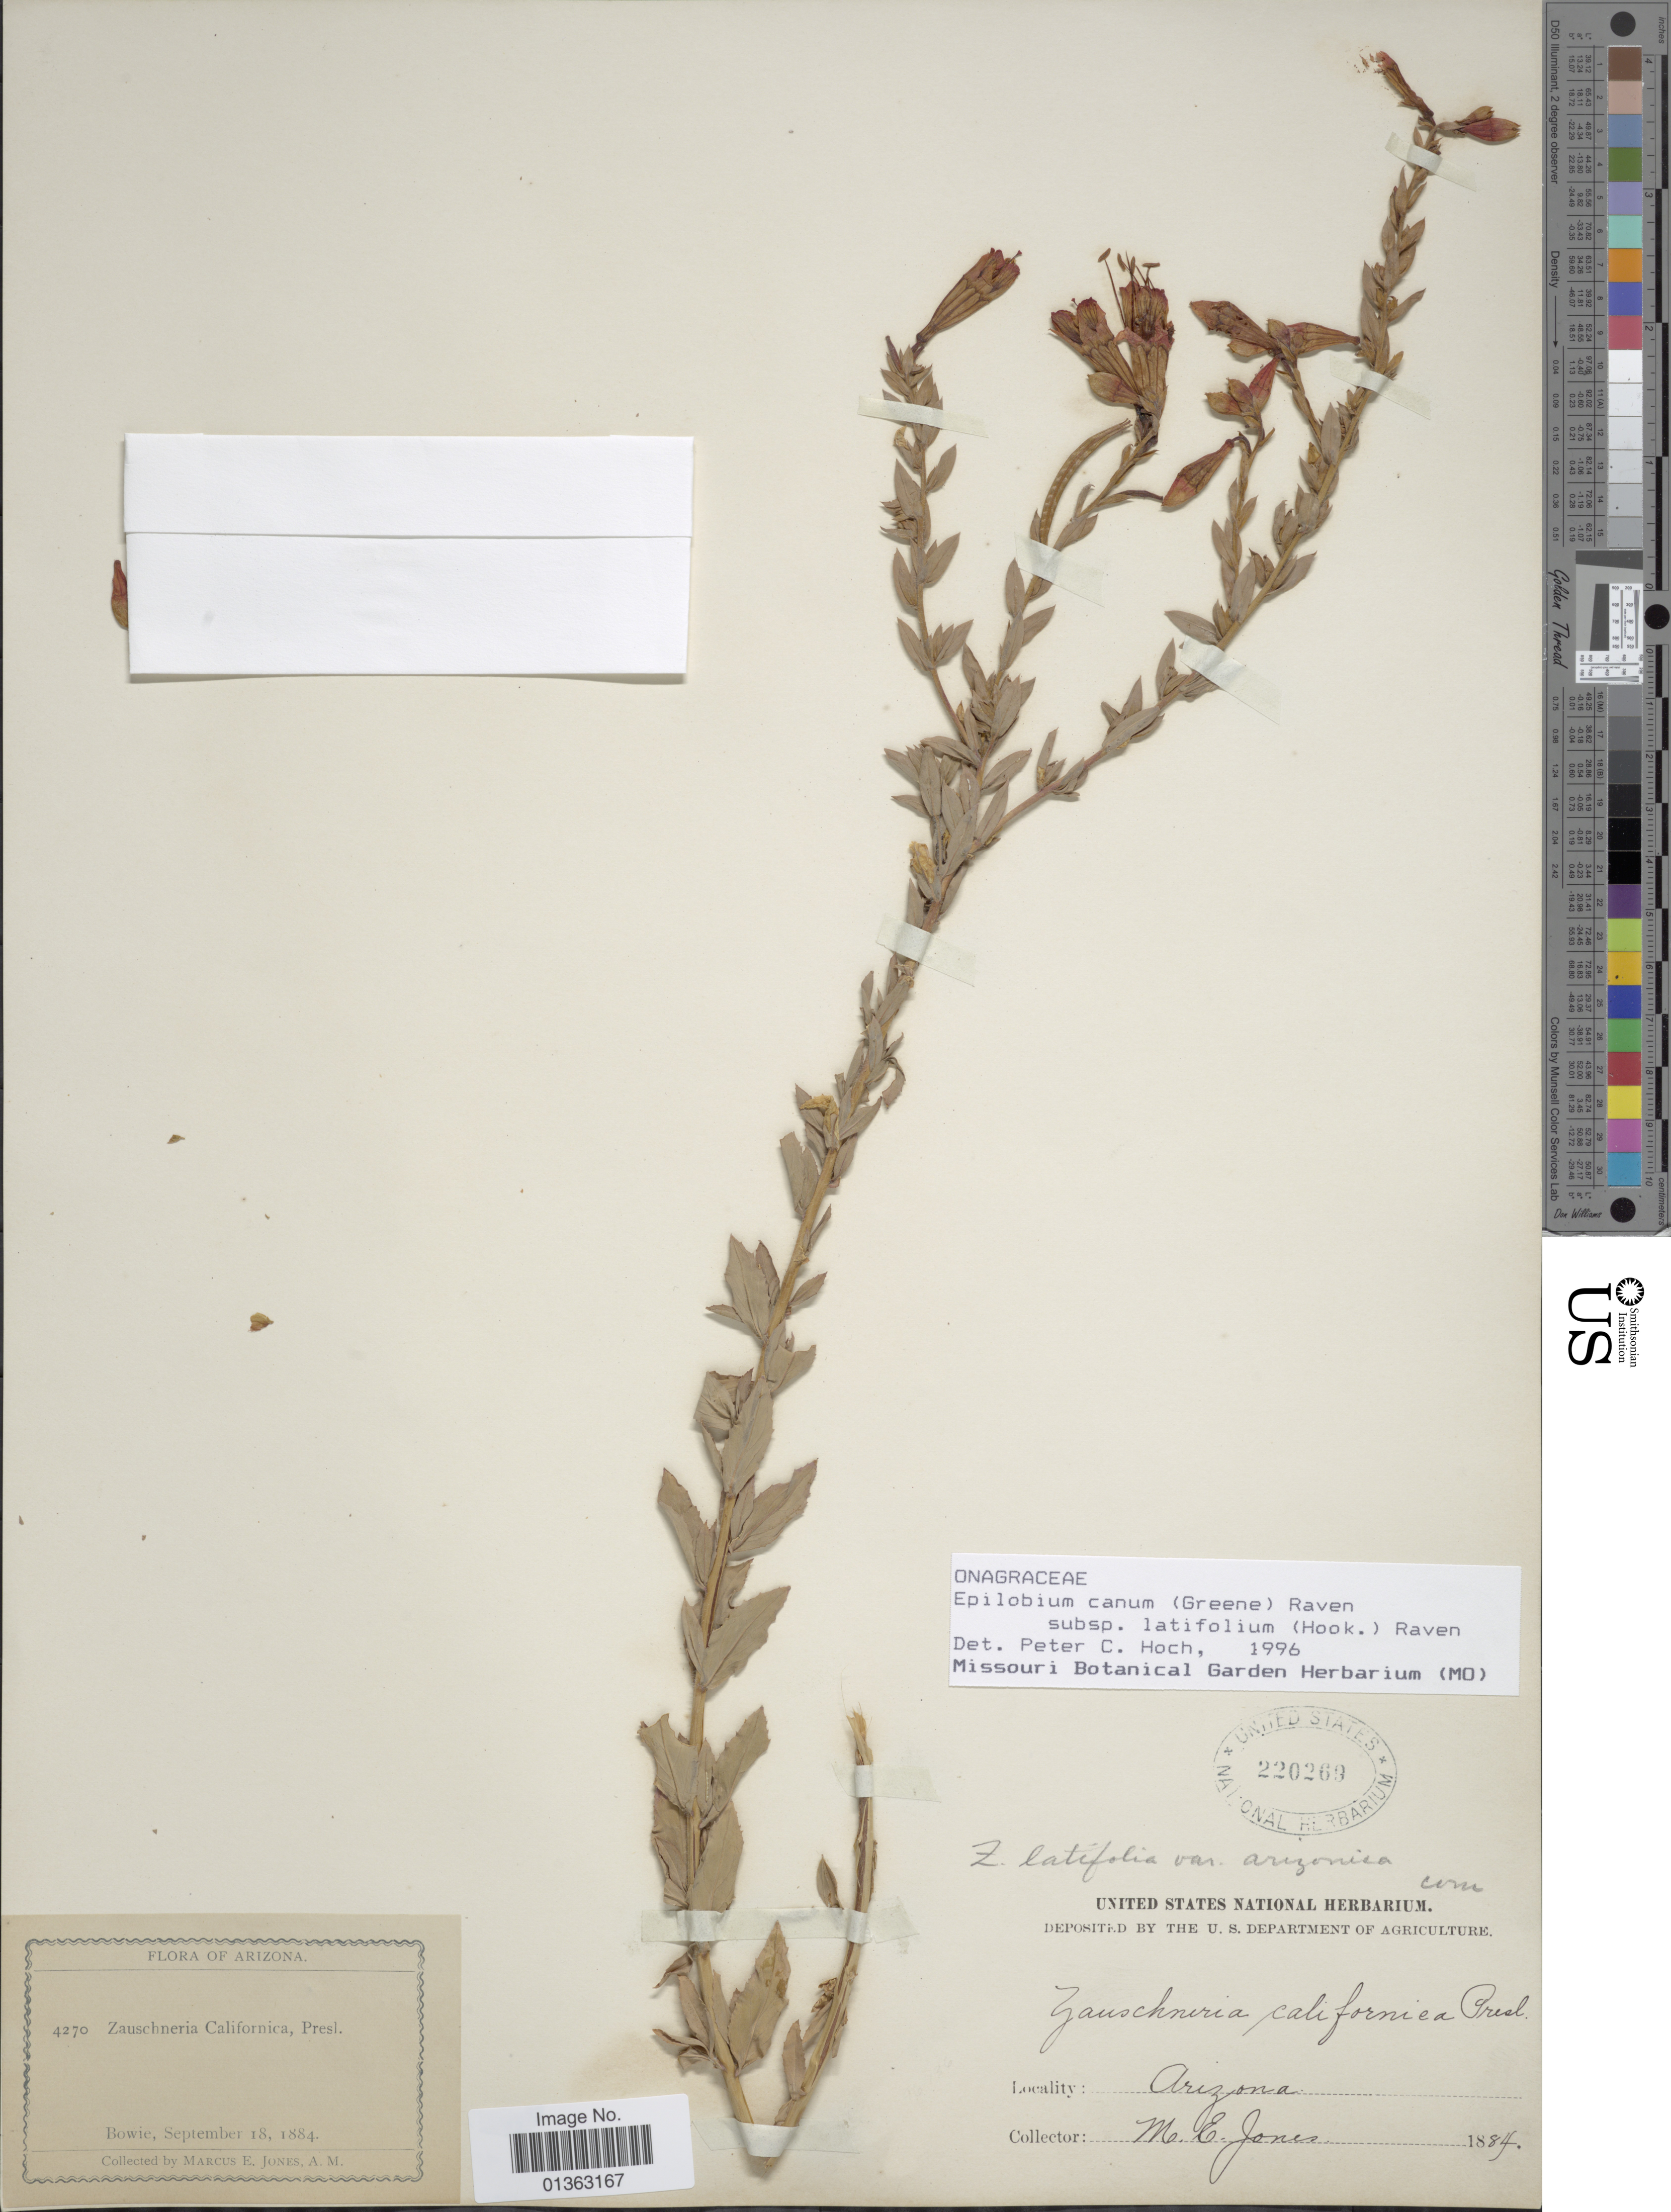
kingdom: Plantae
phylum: Tracheophyta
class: Magnoliopsida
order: Myrtales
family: Onagraceae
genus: Epilobium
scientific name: Epilobium canum subsp. latifolium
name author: (Hook.) P.H. Raven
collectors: M. E. Jones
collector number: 4270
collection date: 1884-09-18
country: United States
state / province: Arizona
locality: Bowie.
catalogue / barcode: US 220269